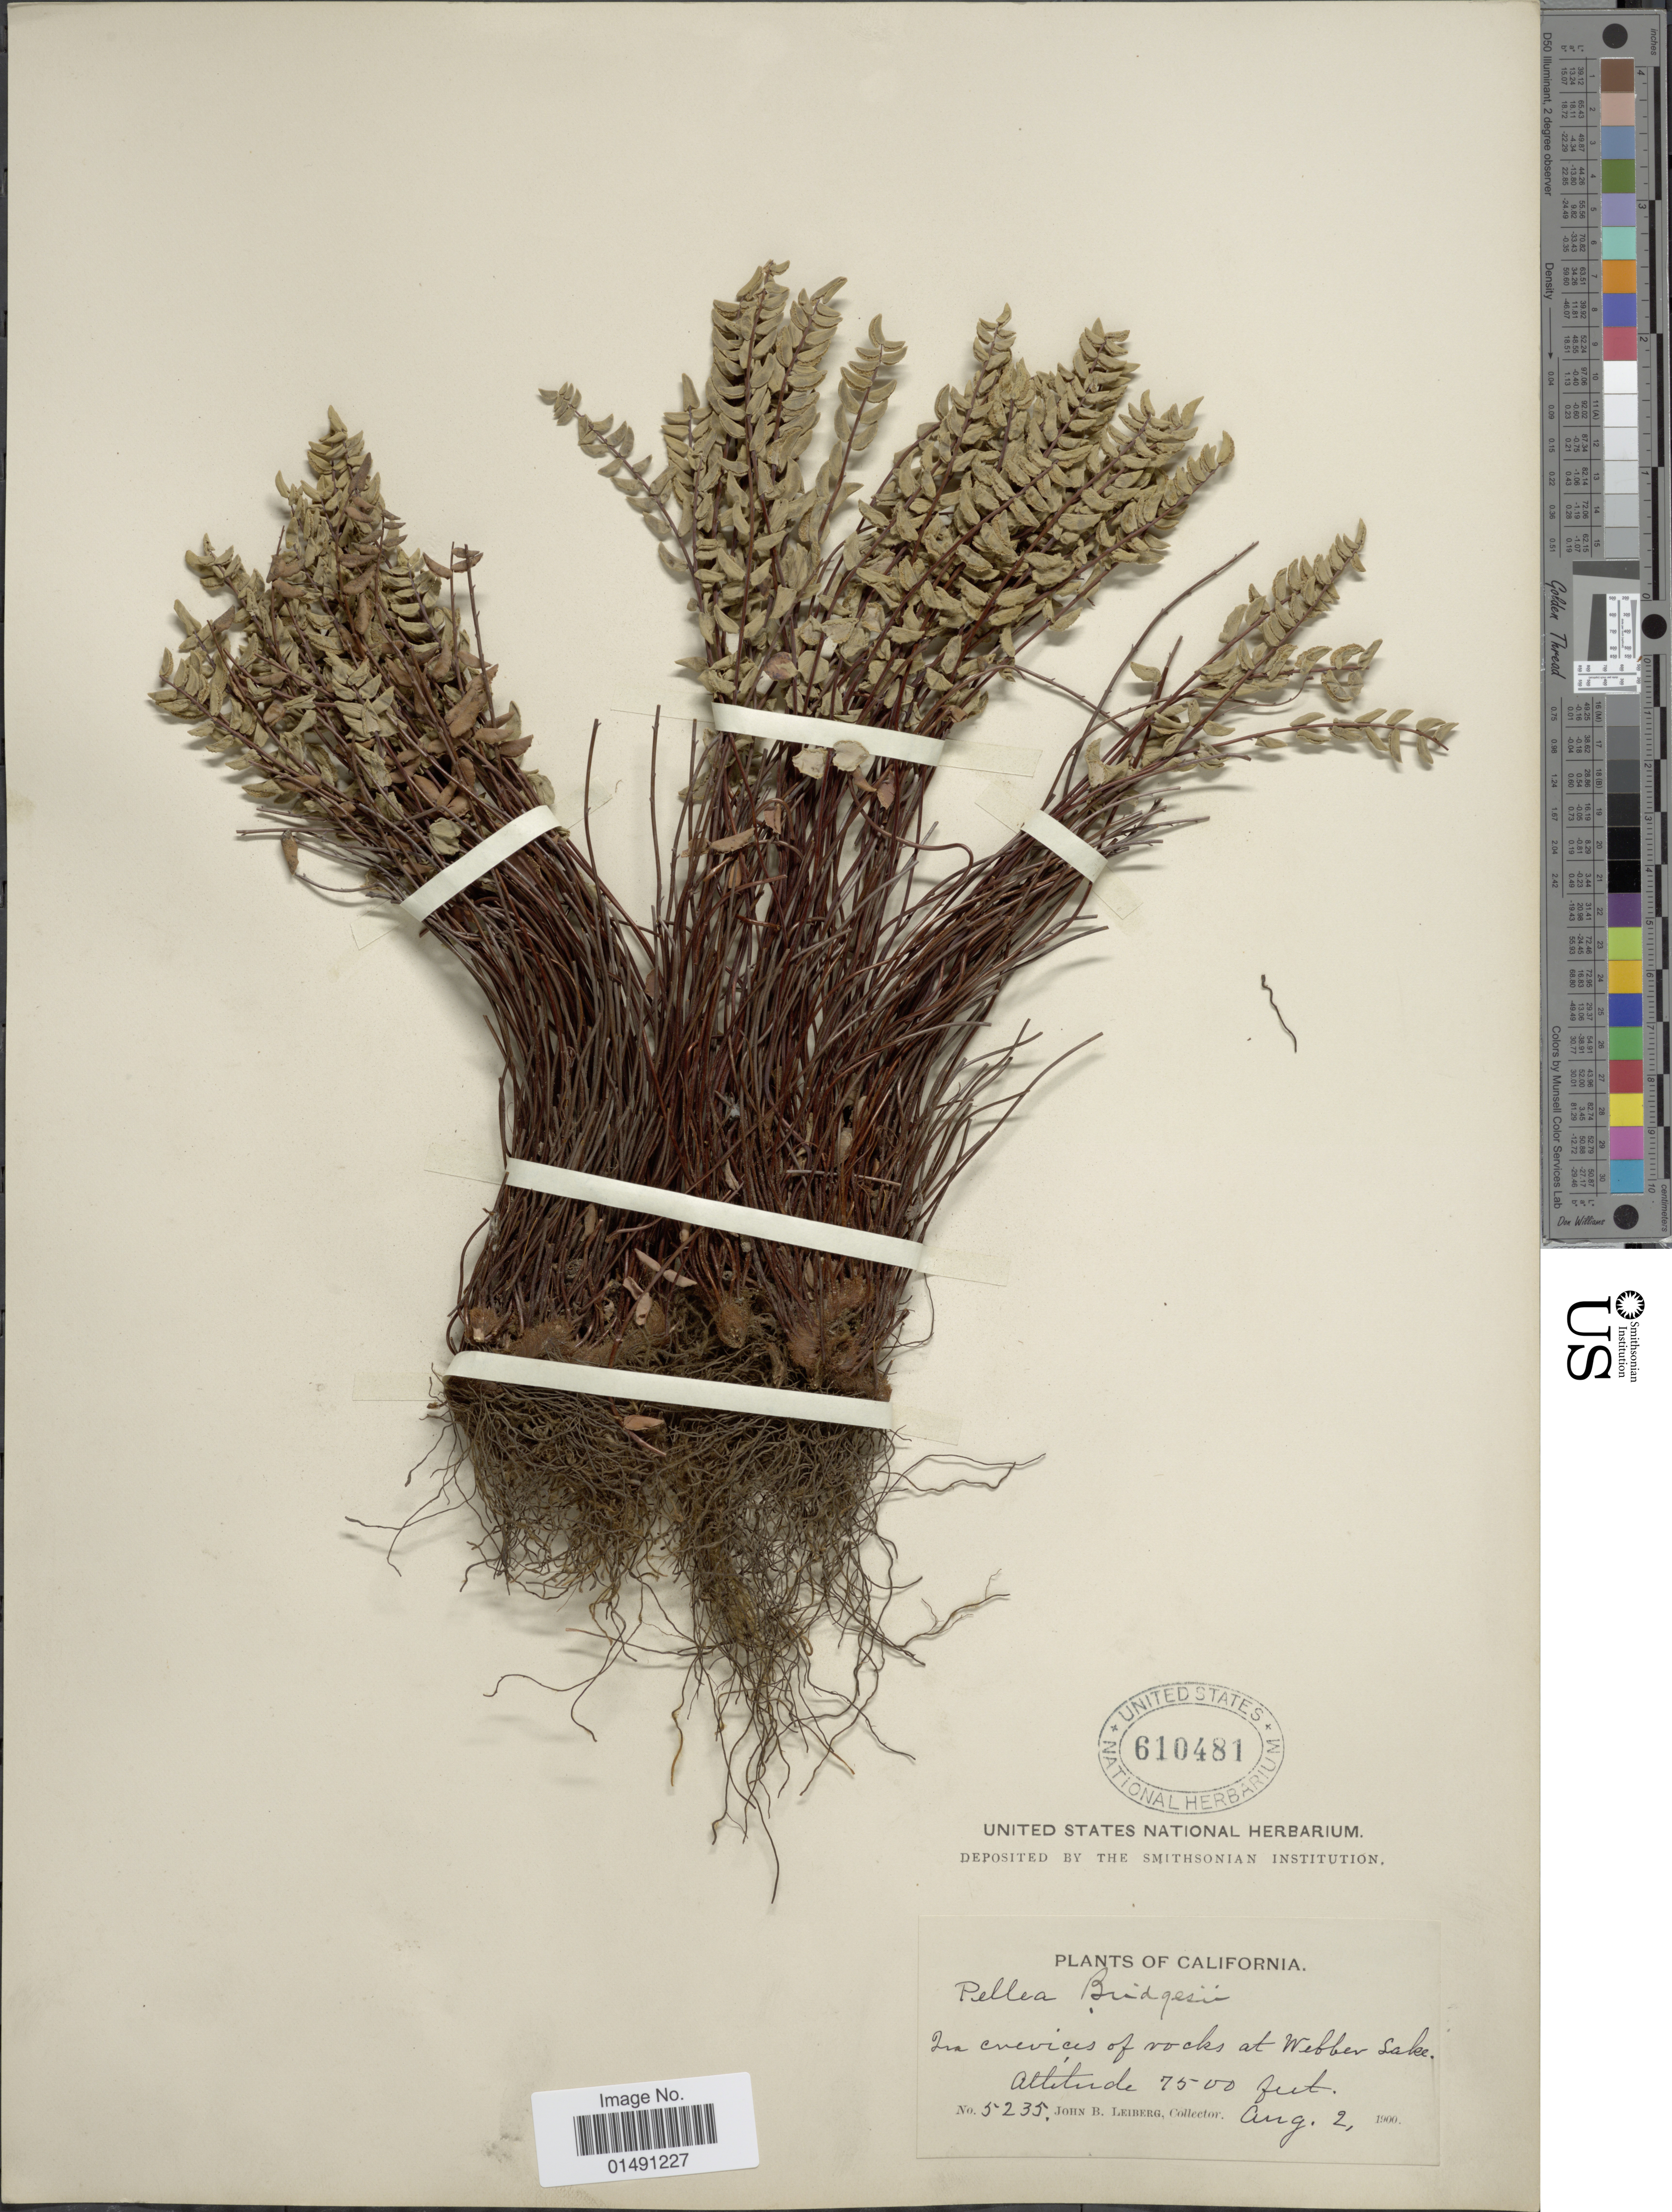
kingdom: Plantae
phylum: Tracheophyta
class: Polypodiopsida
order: Polypodiales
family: Pteridaceae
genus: Pellaea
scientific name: Pellaea bridgesii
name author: Hook.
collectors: J. B. Leiberg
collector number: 5235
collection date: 1900-08-02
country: United States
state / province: California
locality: In crevices of rocks at Webber Lake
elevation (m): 2286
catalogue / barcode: US 610481